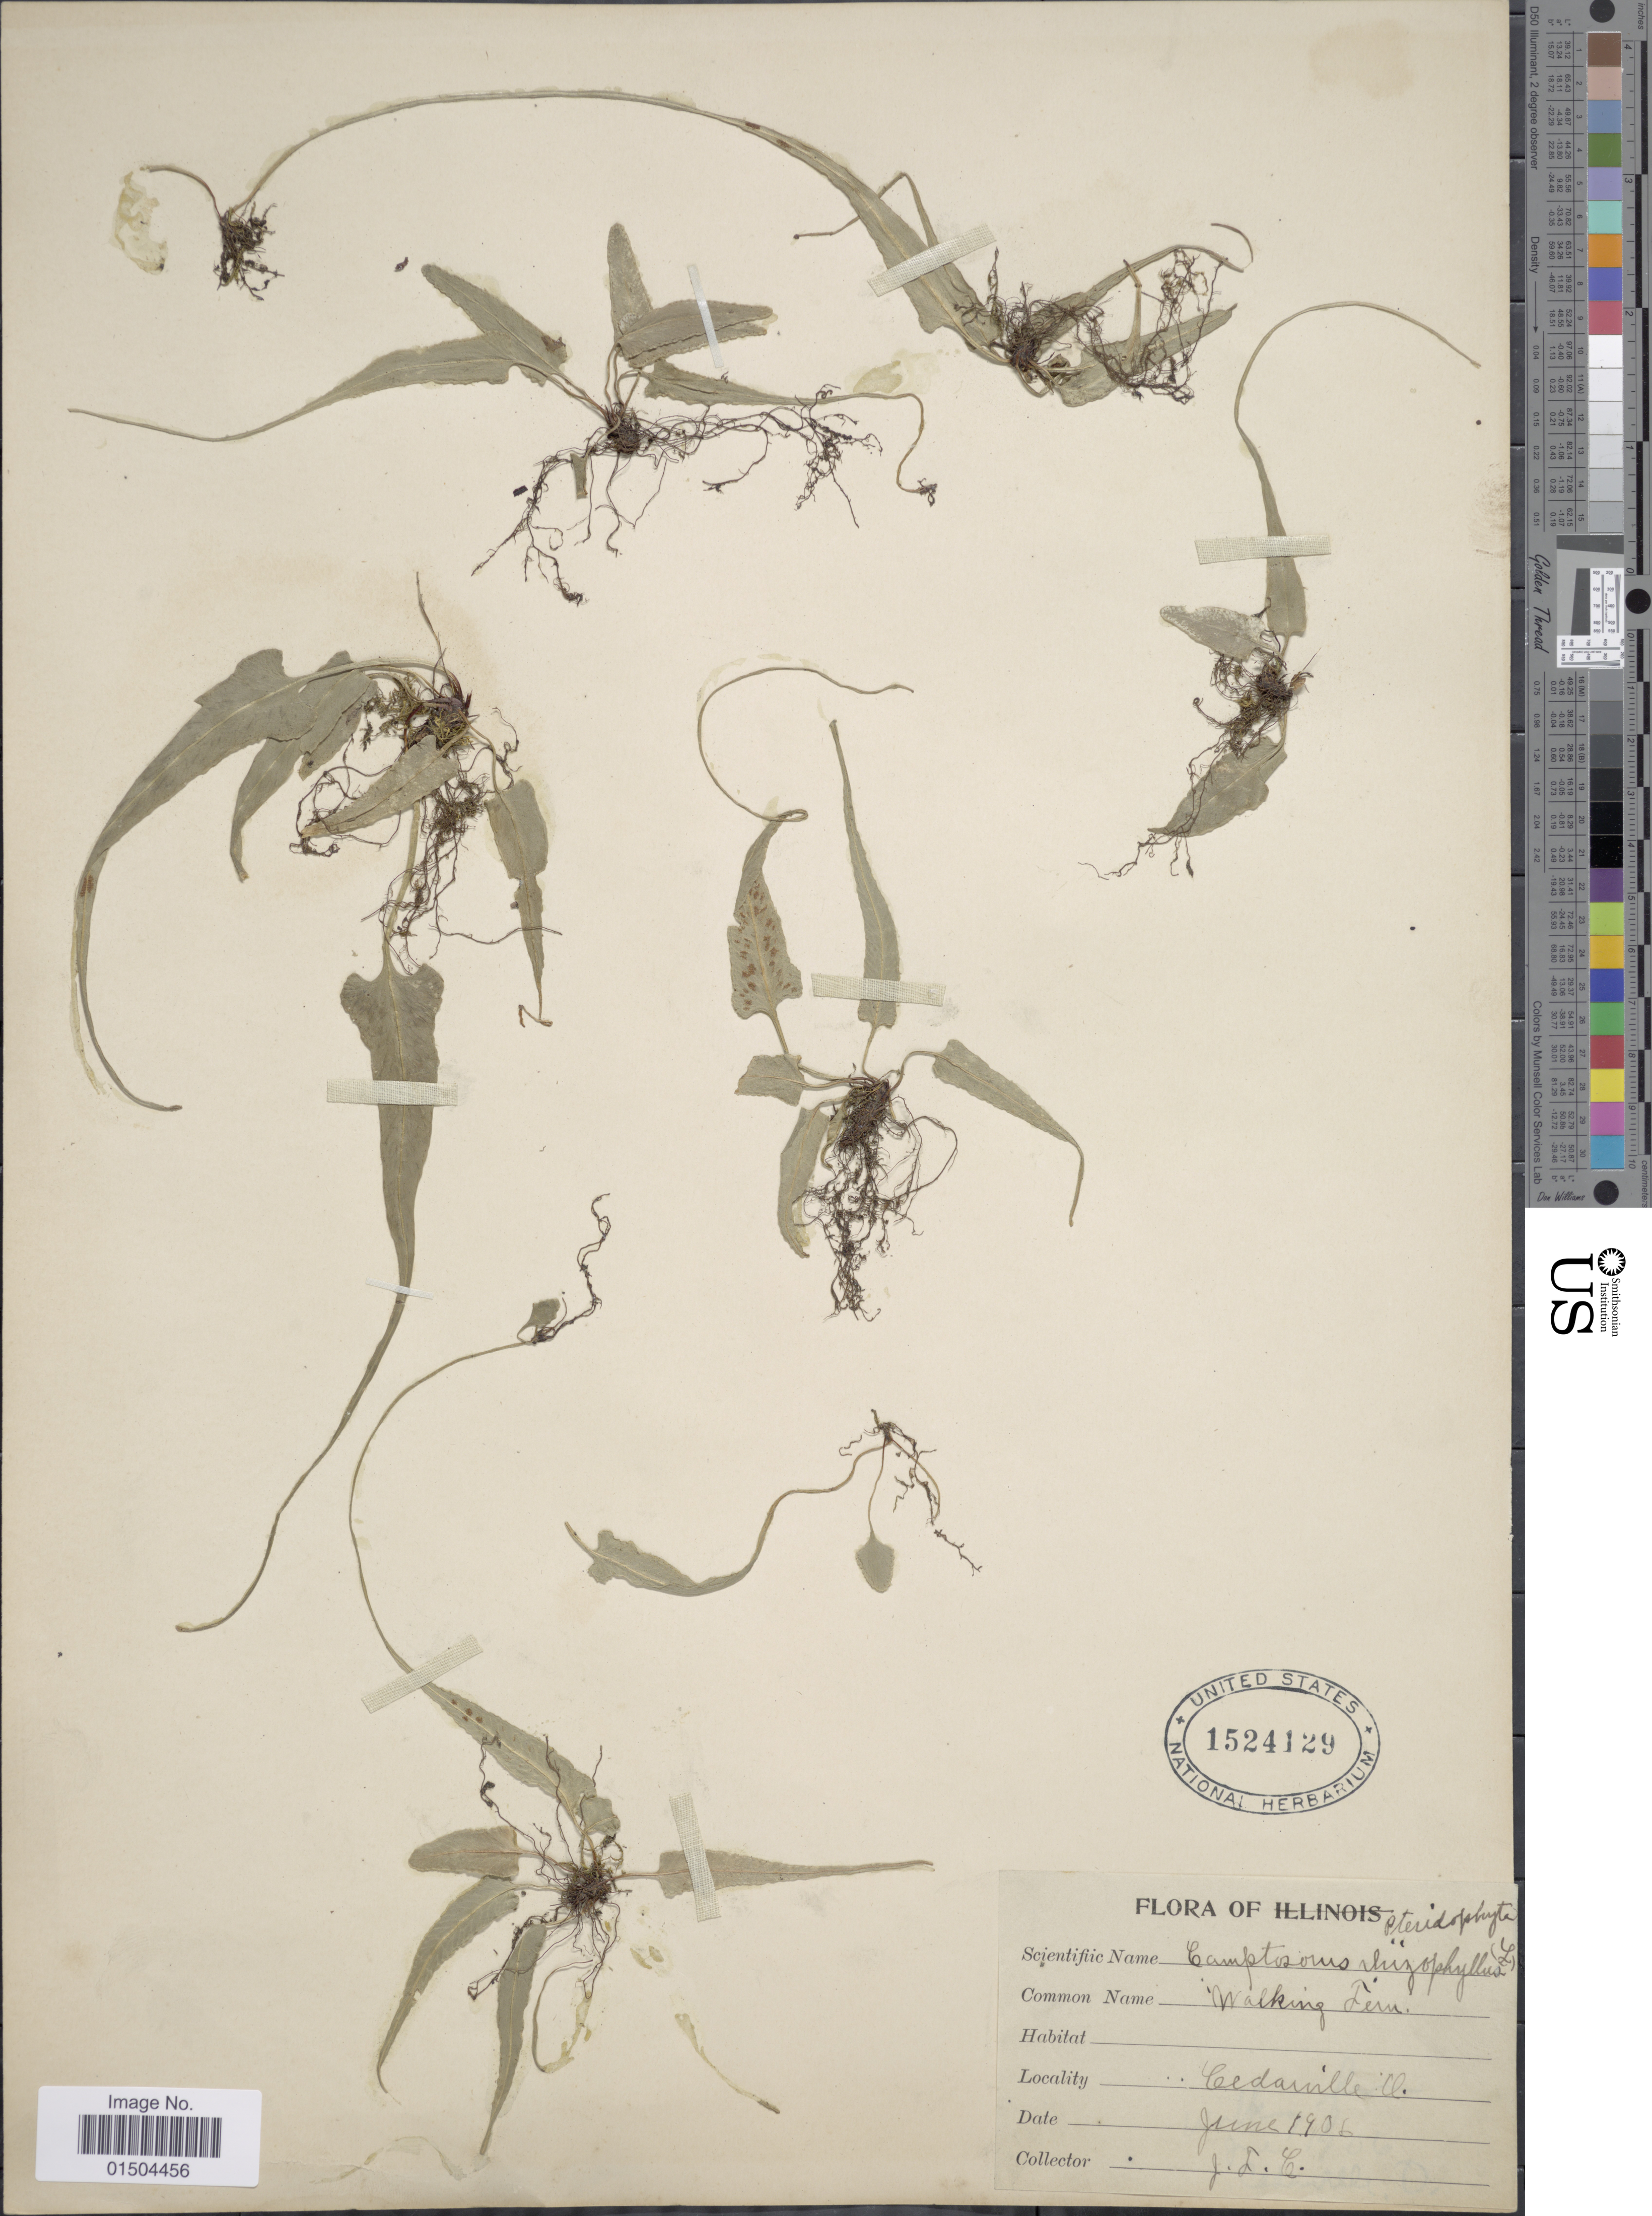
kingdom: Plantae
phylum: Tracheophyta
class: Polypodiopsida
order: Polypodiales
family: Aspleniaceae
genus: Asplenium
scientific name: Asplenium rhizophyllum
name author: L.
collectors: J. F. Clevenger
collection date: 1906-06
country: United States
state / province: Illinois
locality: Cedarville.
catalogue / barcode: US 1524129